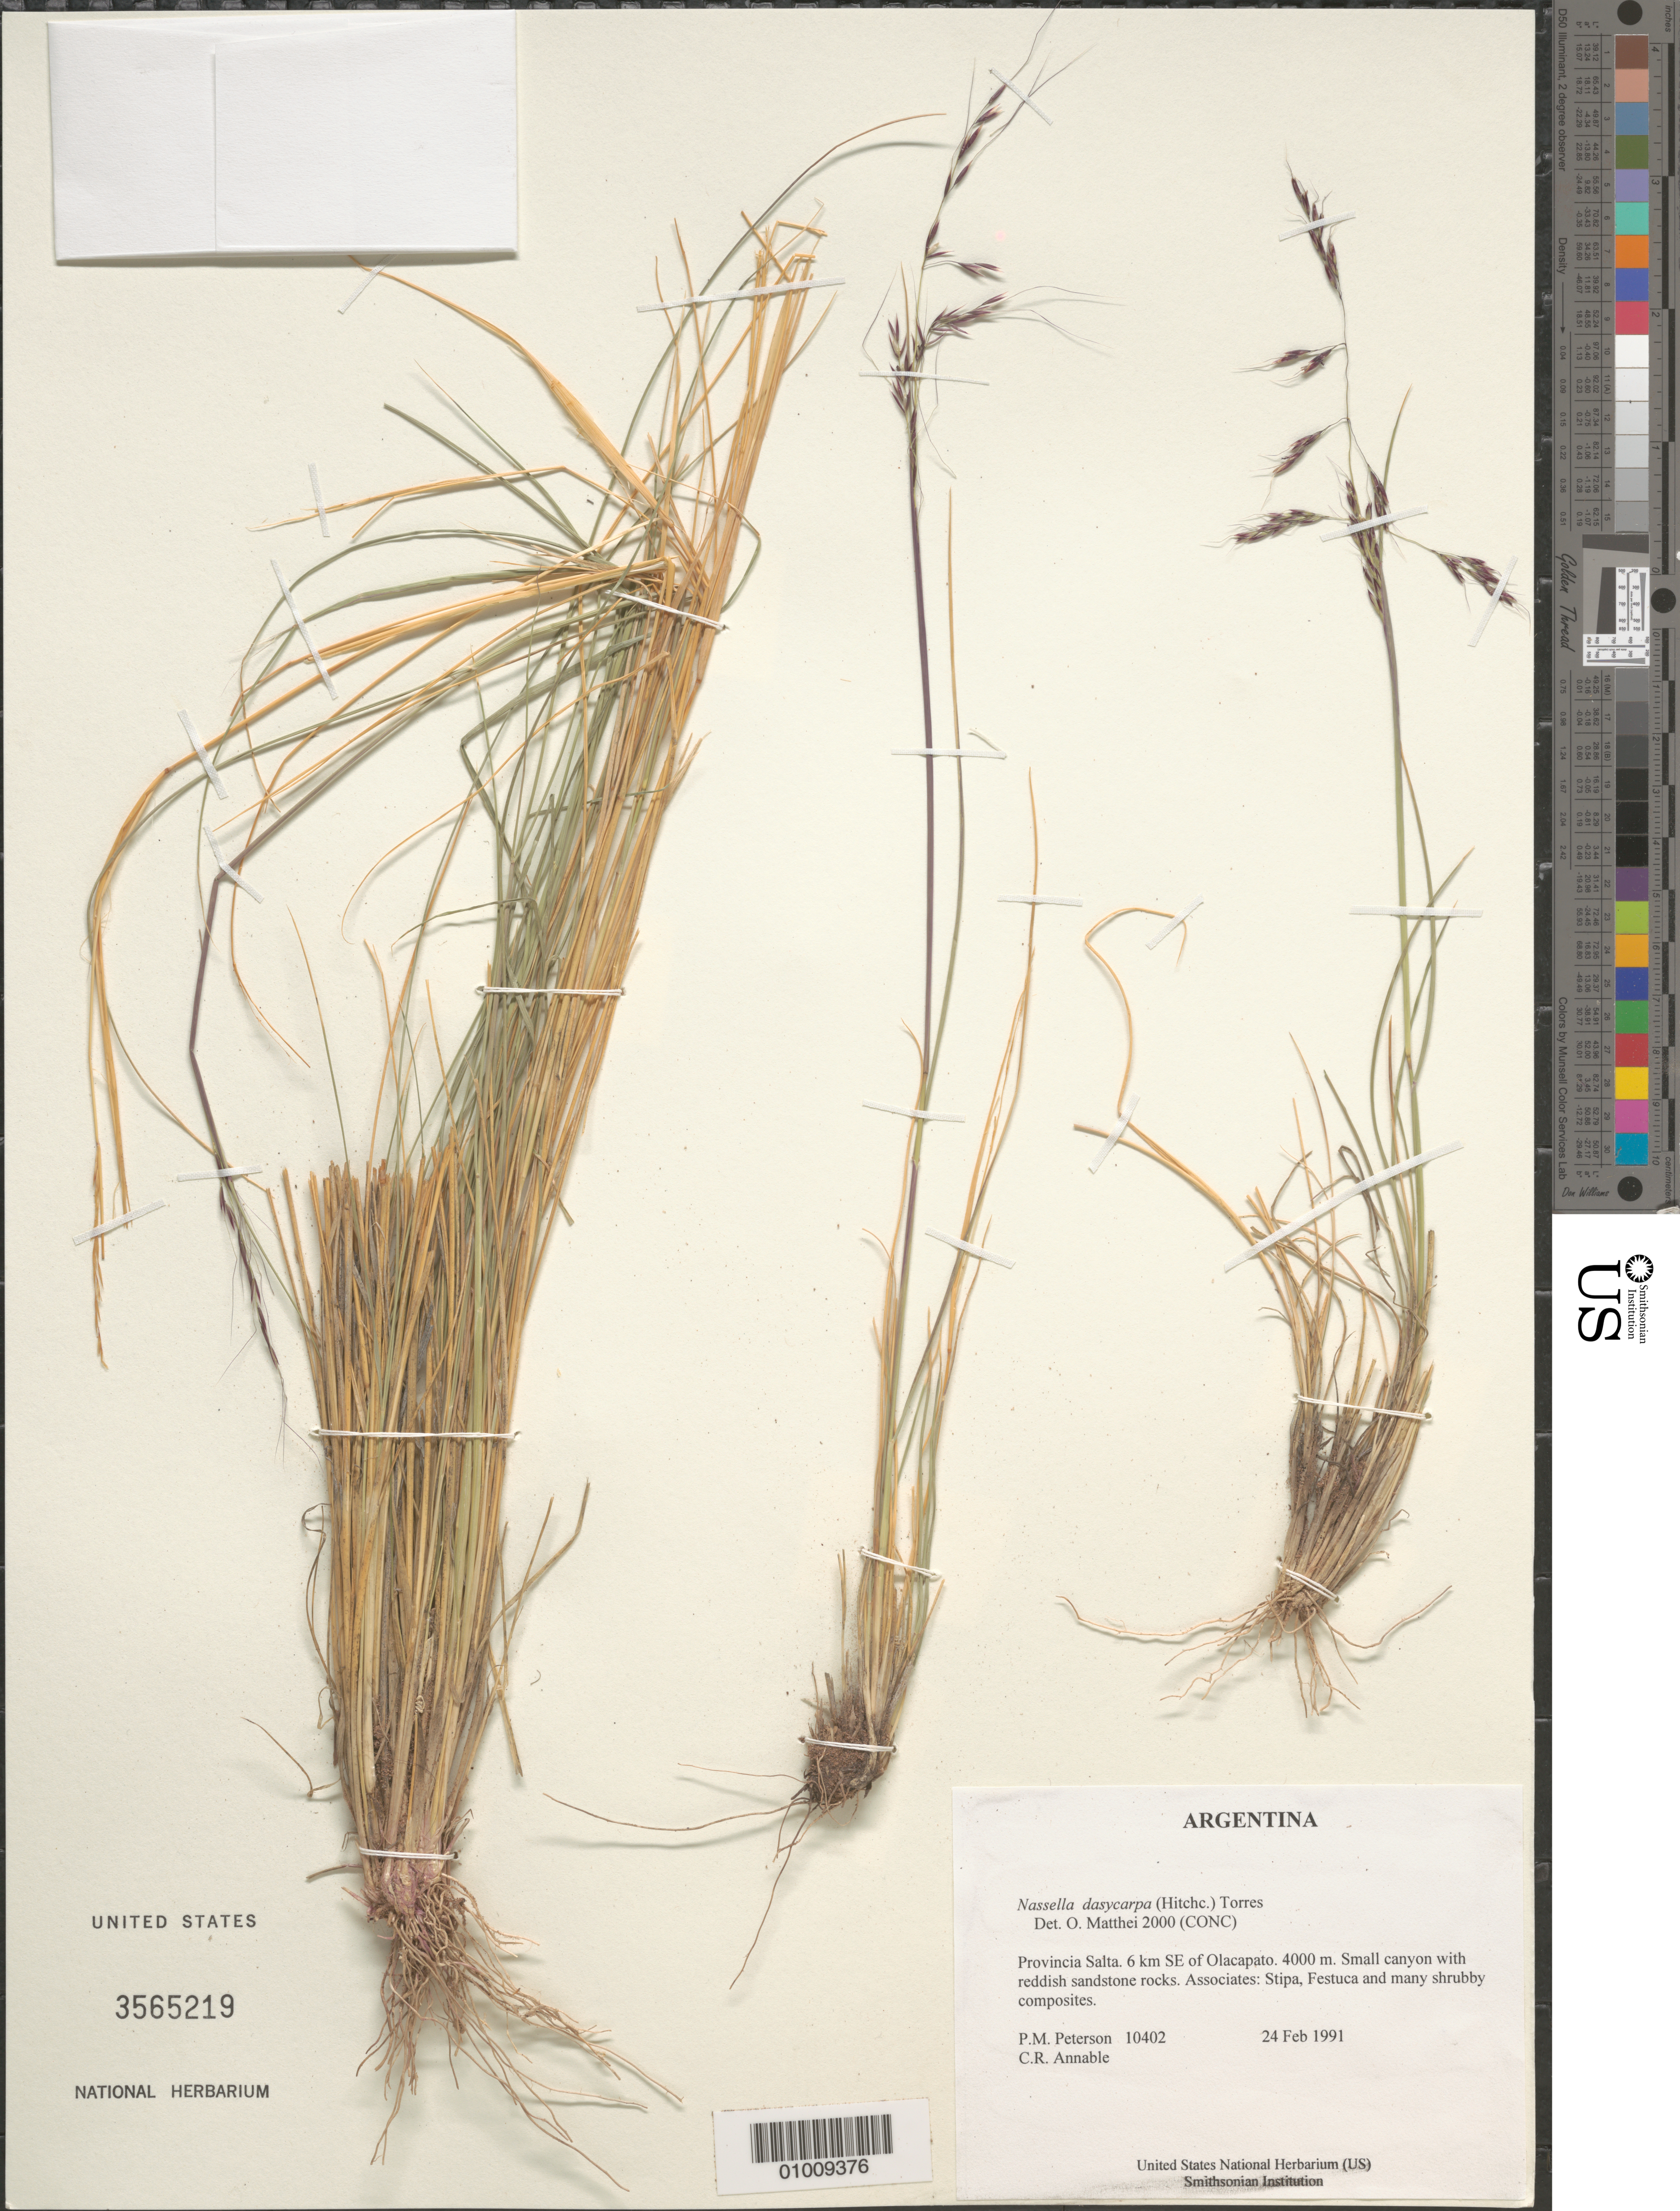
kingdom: Plantae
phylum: Tracheophyta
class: Liliopsida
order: Poales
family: Poaceae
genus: Nassella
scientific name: Nassella dasycarpa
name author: (Hitchc.) A.M. Torres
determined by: Matthei, O. R.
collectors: P. M. Peterson & C. R. Annable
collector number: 10402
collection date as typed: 24 Feb 1991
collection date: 1991-02-24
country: Argentina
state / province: Salta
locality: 6 km SE of Olacapato.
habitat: Small canyon with reddish sandstone rocks. Associates: Stipa, Festuca and many shruby composites.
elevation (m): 4000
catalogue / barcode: US 3565219